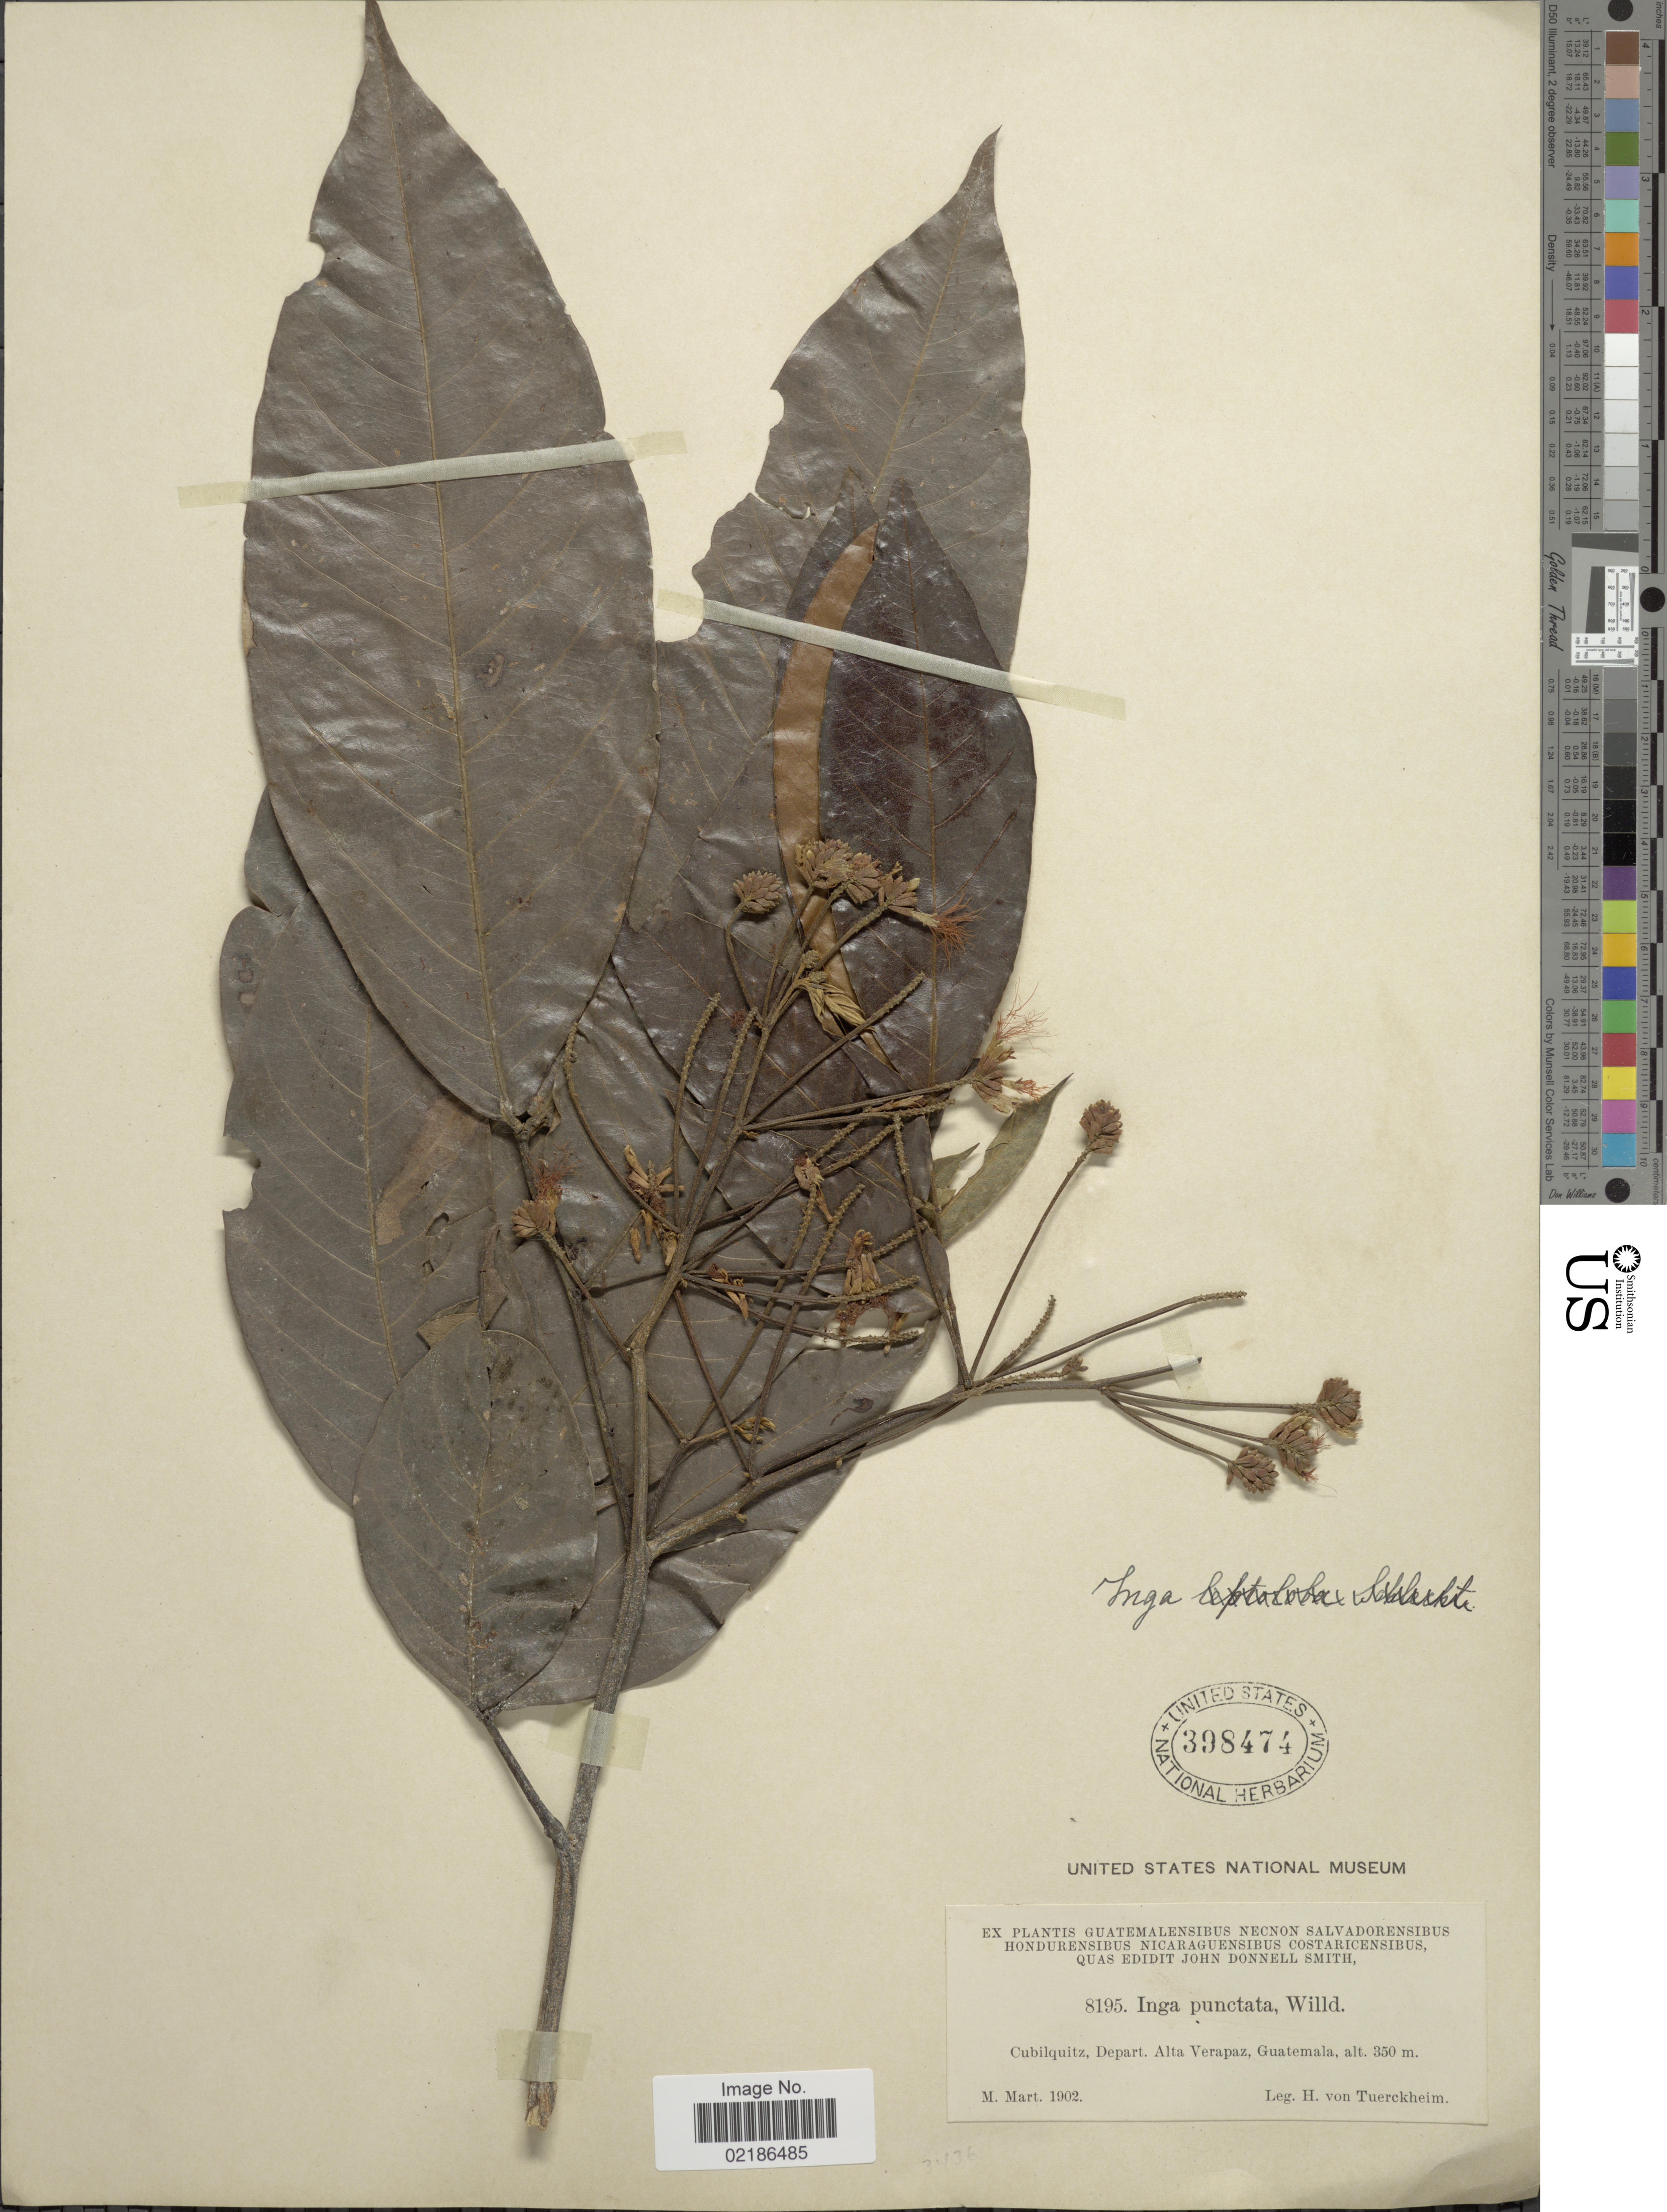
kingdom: Plantae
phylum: Tracheophyta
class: Magnoliopsida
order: Fabales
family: Fabaceae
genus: Inga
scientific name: Inga punctata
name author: Willd.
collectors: H. von Türckheim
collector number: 8195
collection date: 1902-03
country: Guatemala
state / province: Alta Verapaz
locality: Cubilquitz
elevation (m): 350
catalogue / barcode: US 398474